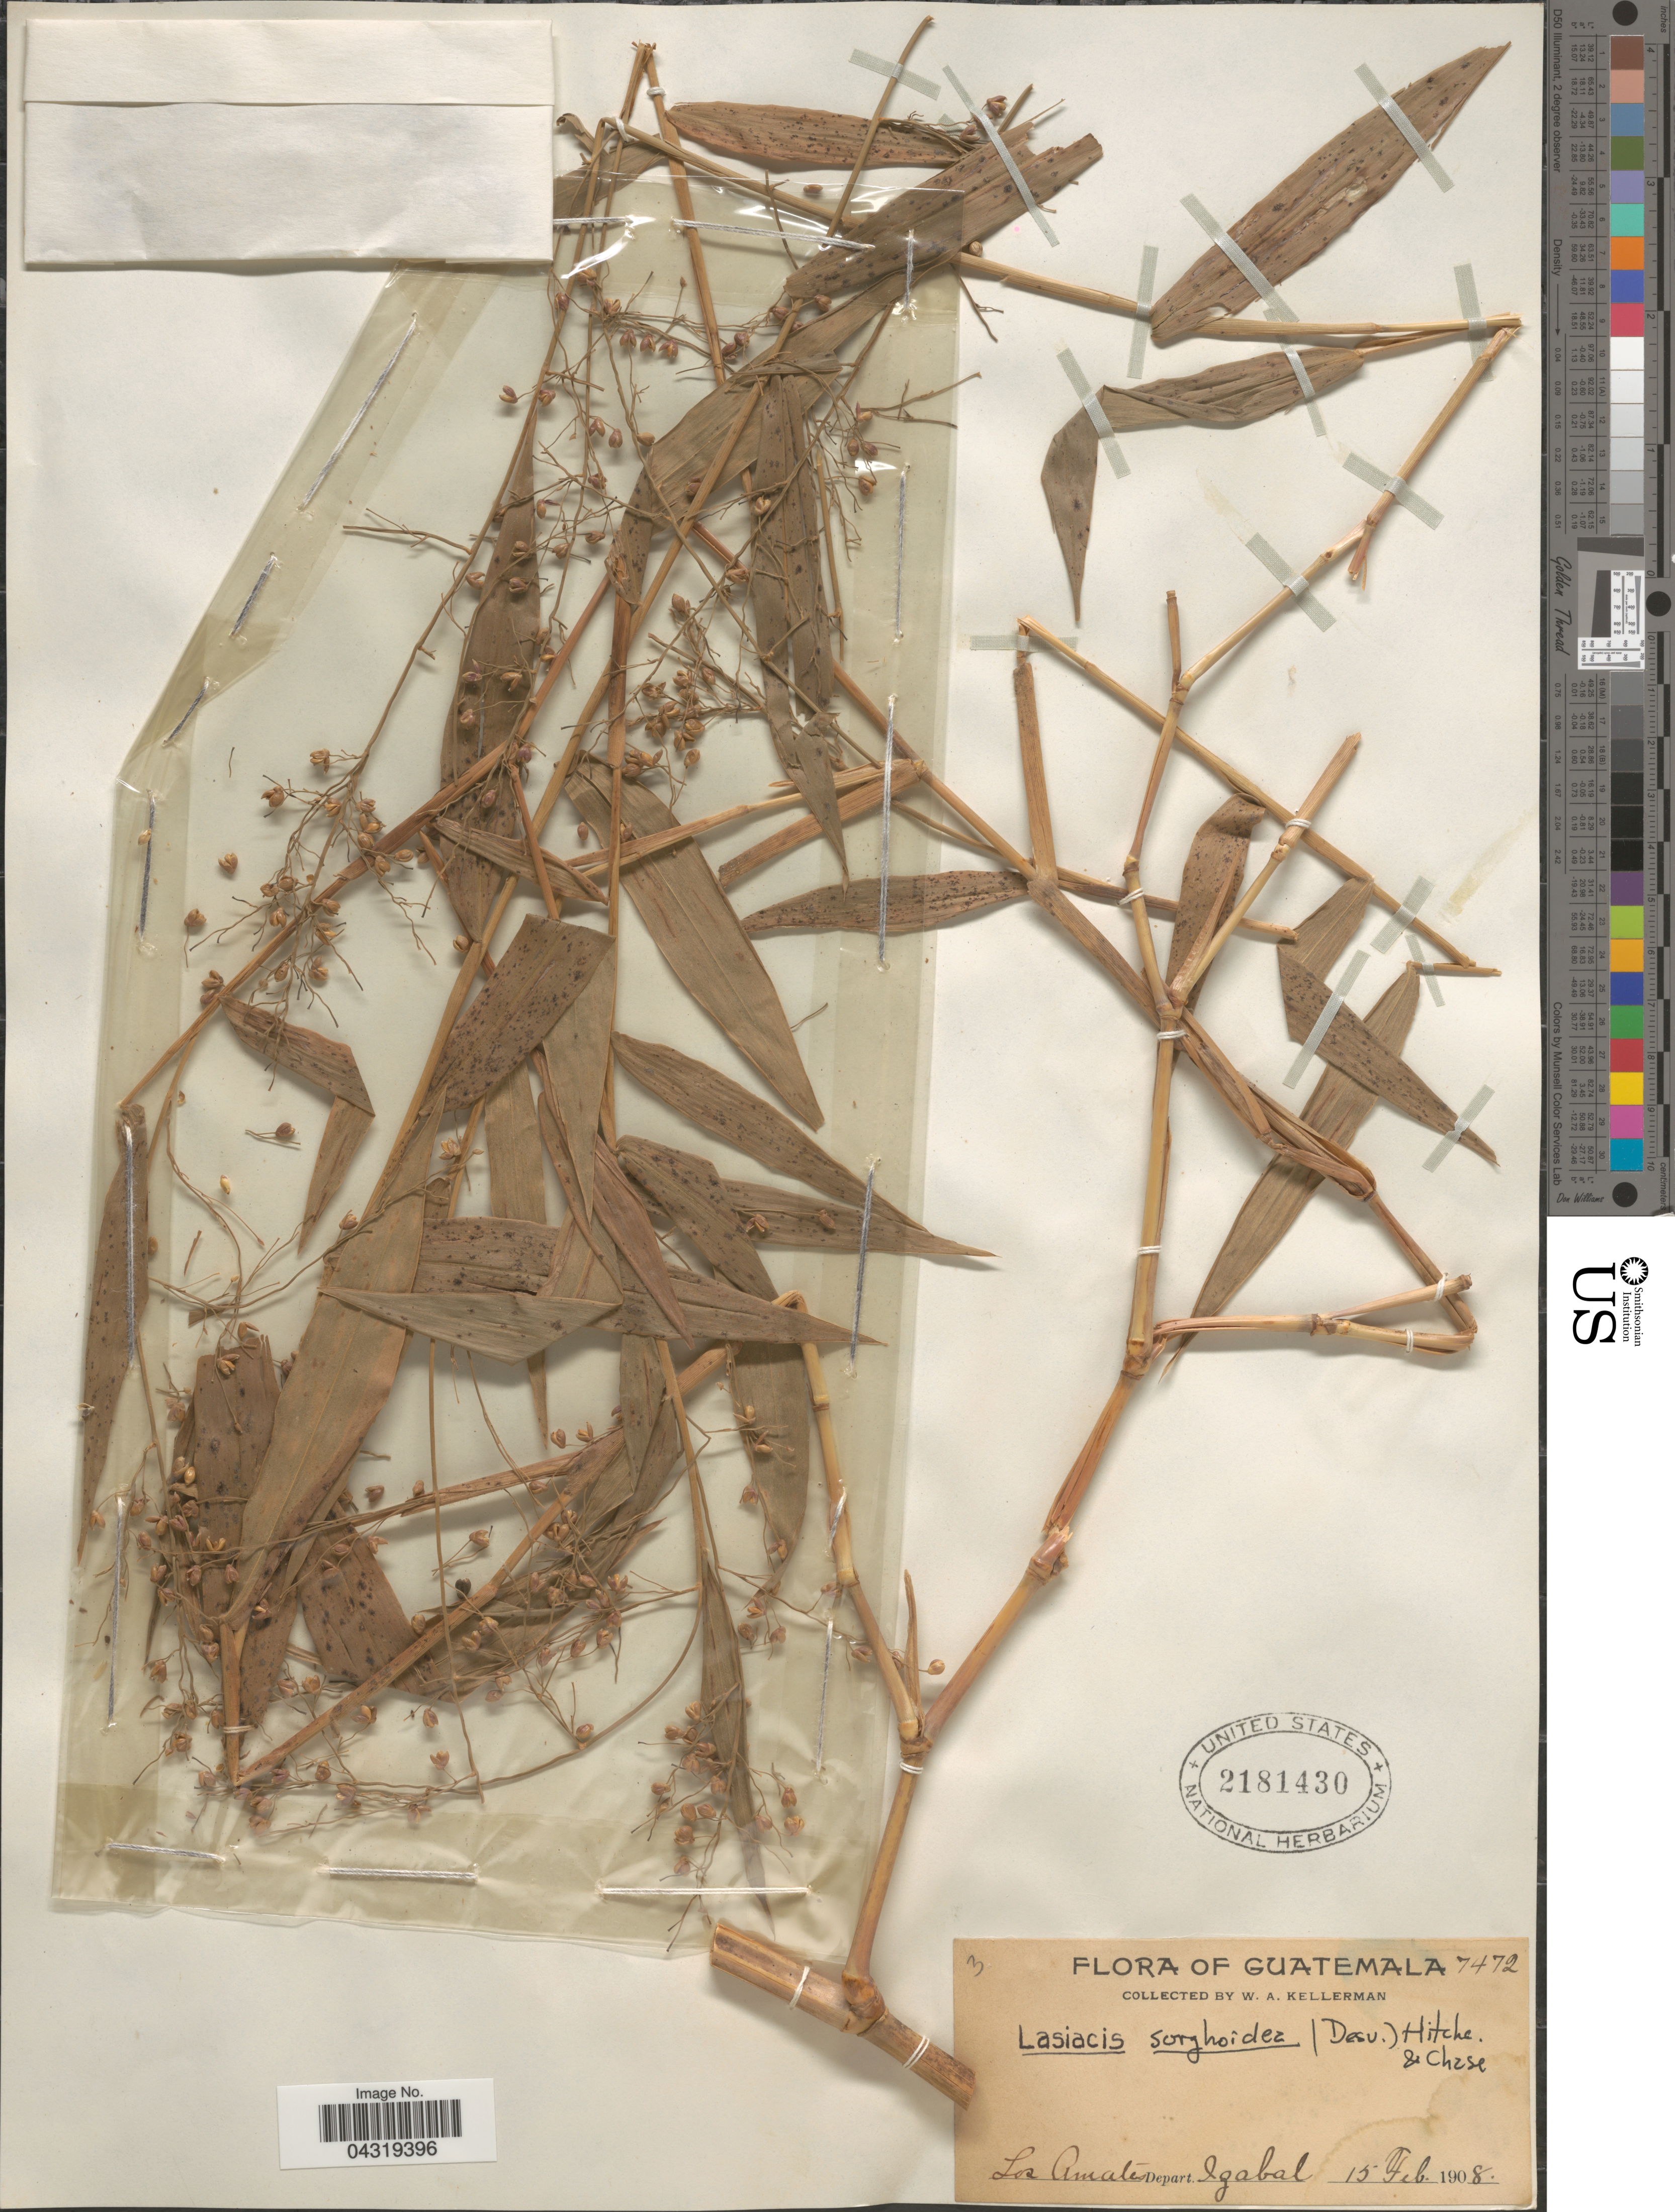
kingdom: Plantae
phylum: Tracheophyta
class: Liliopsida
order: Poales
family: Poaceae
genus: Lasiacis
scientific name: Lasiacis sorghoidea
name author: (Desv. ex Ham.) Hitchc. & Chase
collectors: W. Kellerman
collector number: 7472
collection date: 1908-02-15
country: Guatemala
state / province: Izabal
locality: Los Amates, Depart. Izabal.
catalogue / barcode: US 2181430